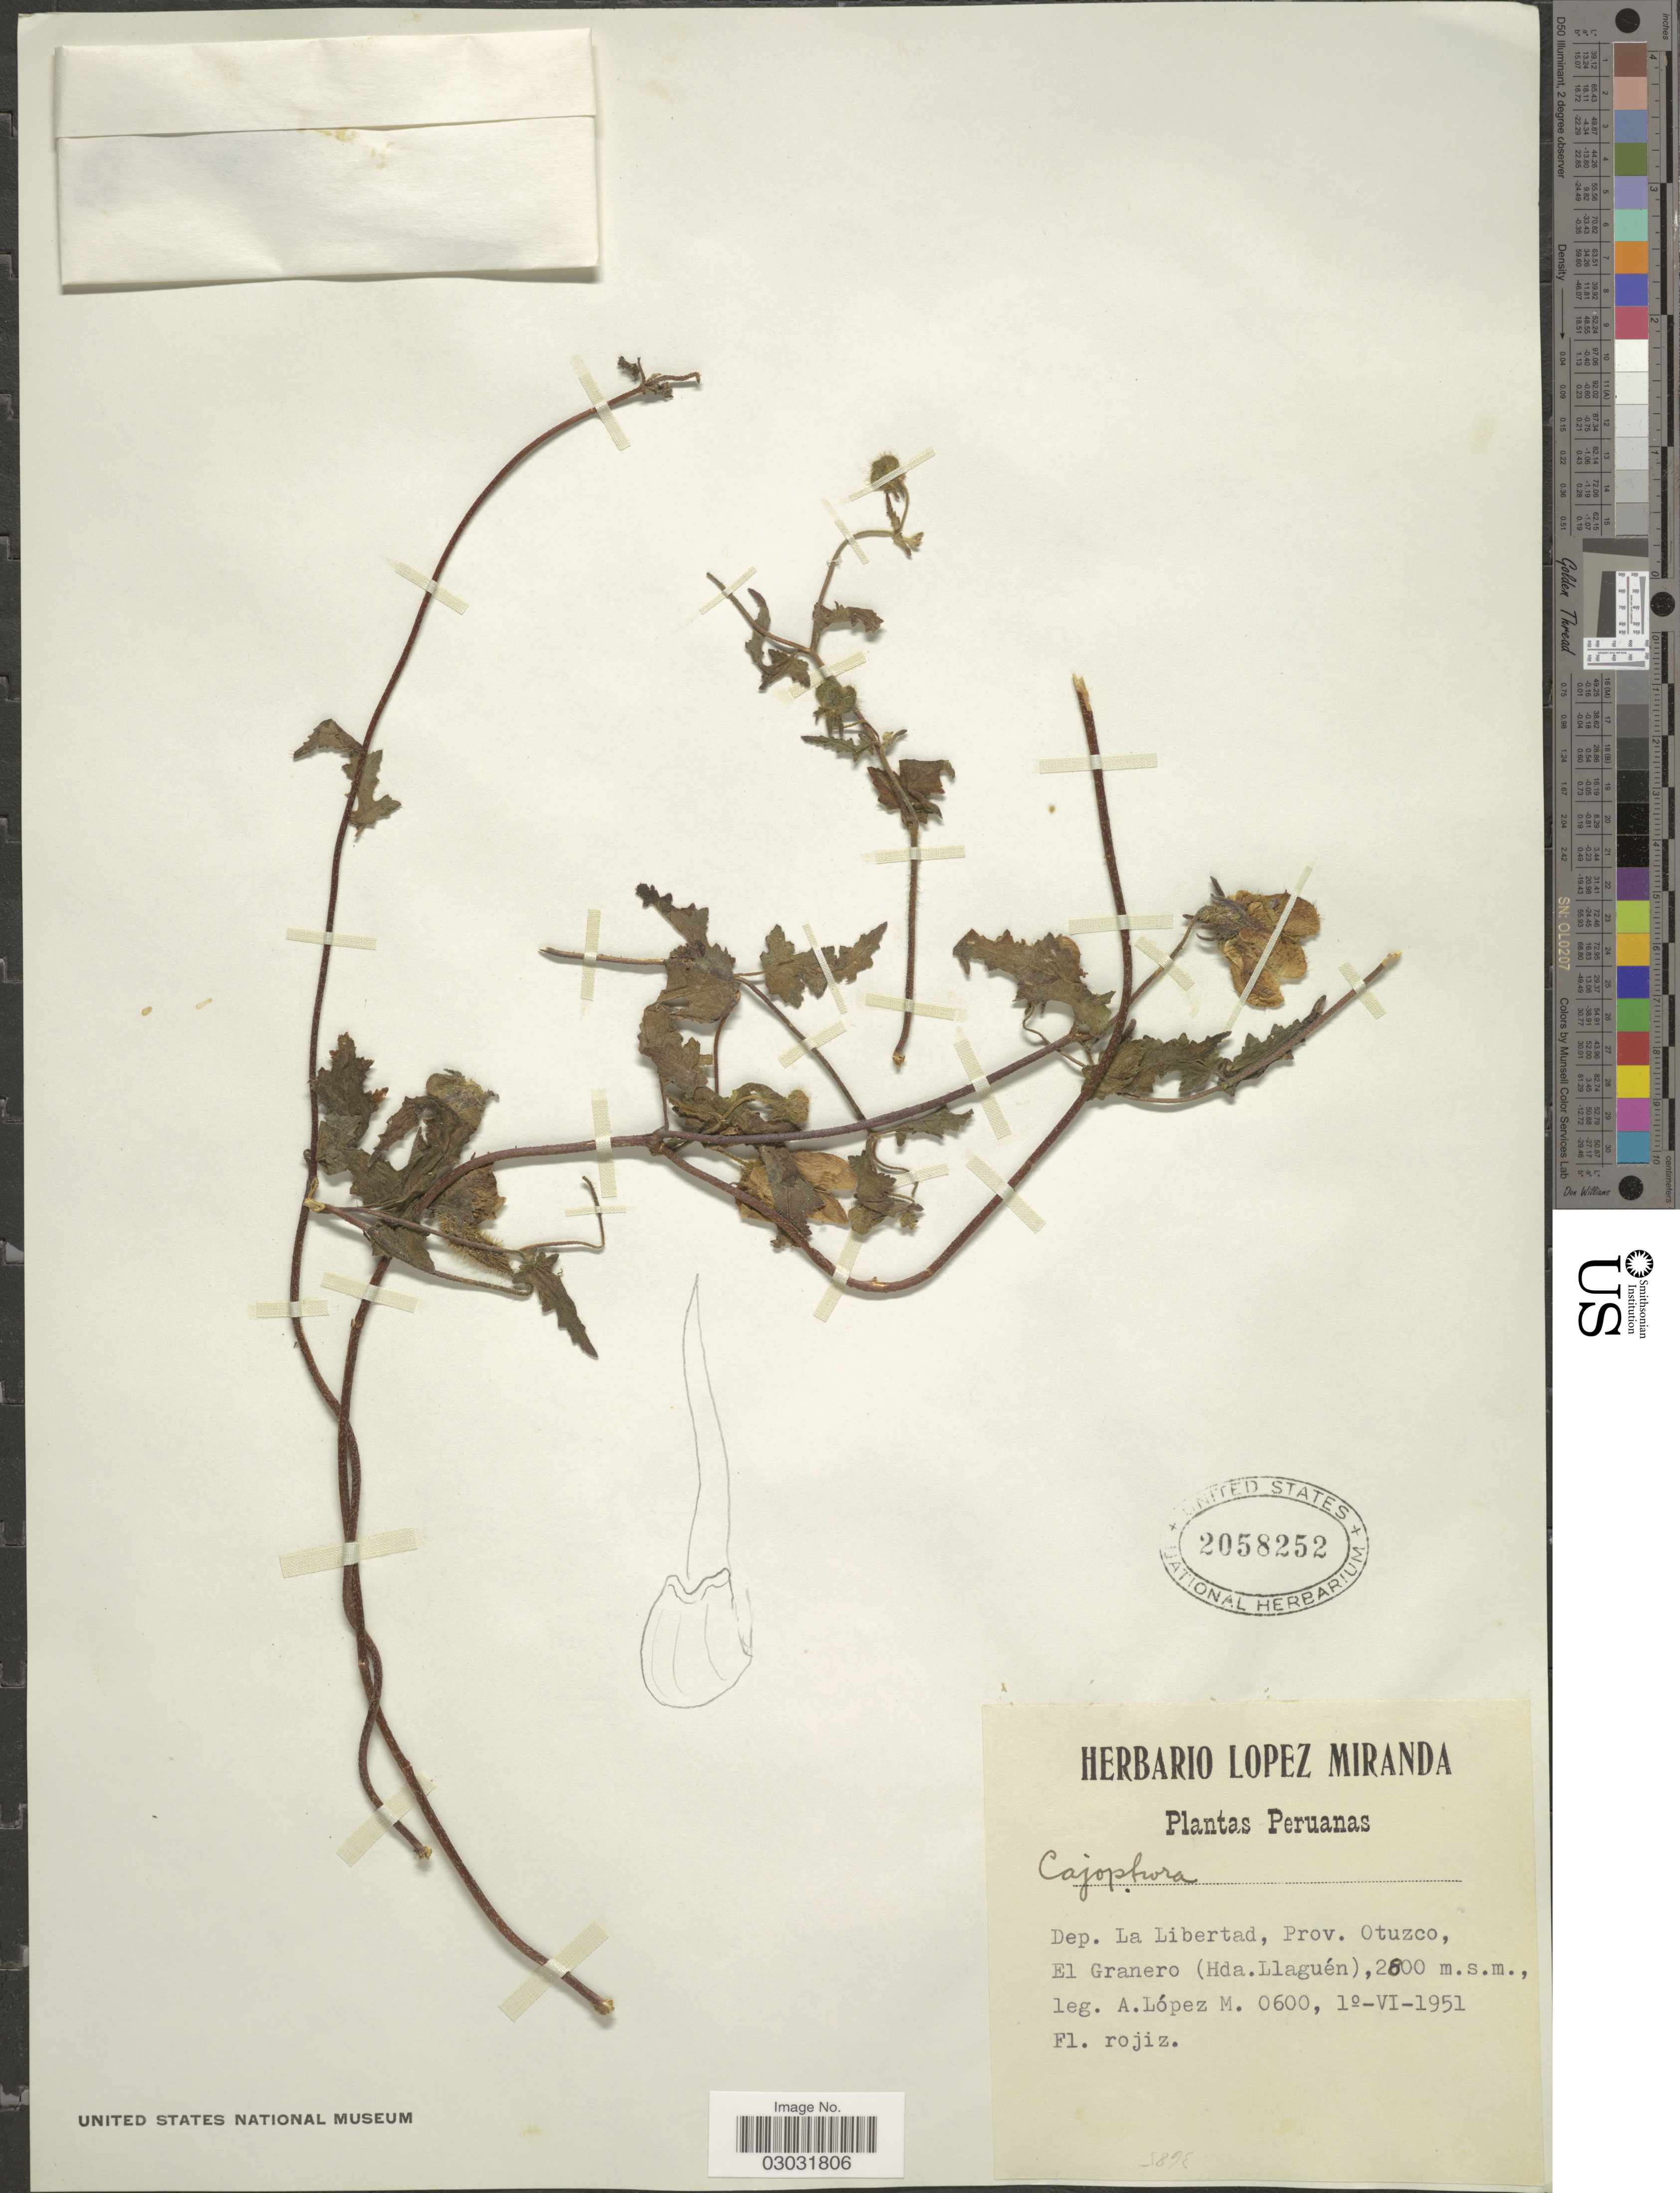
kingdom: Plantae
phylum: Tracheophyta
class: Magnoliopsida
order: Cornales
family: Loasaceae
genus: Caiophora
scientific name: Caiophora sp.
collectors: A. López M.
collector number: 0600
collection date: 1951-06-01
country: Peru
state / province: La Libertad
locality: Dep. La Libertad, Prov. Otuzco, El Granero (Hda. Llaguén).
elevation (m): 2800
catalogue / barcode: US 2058252